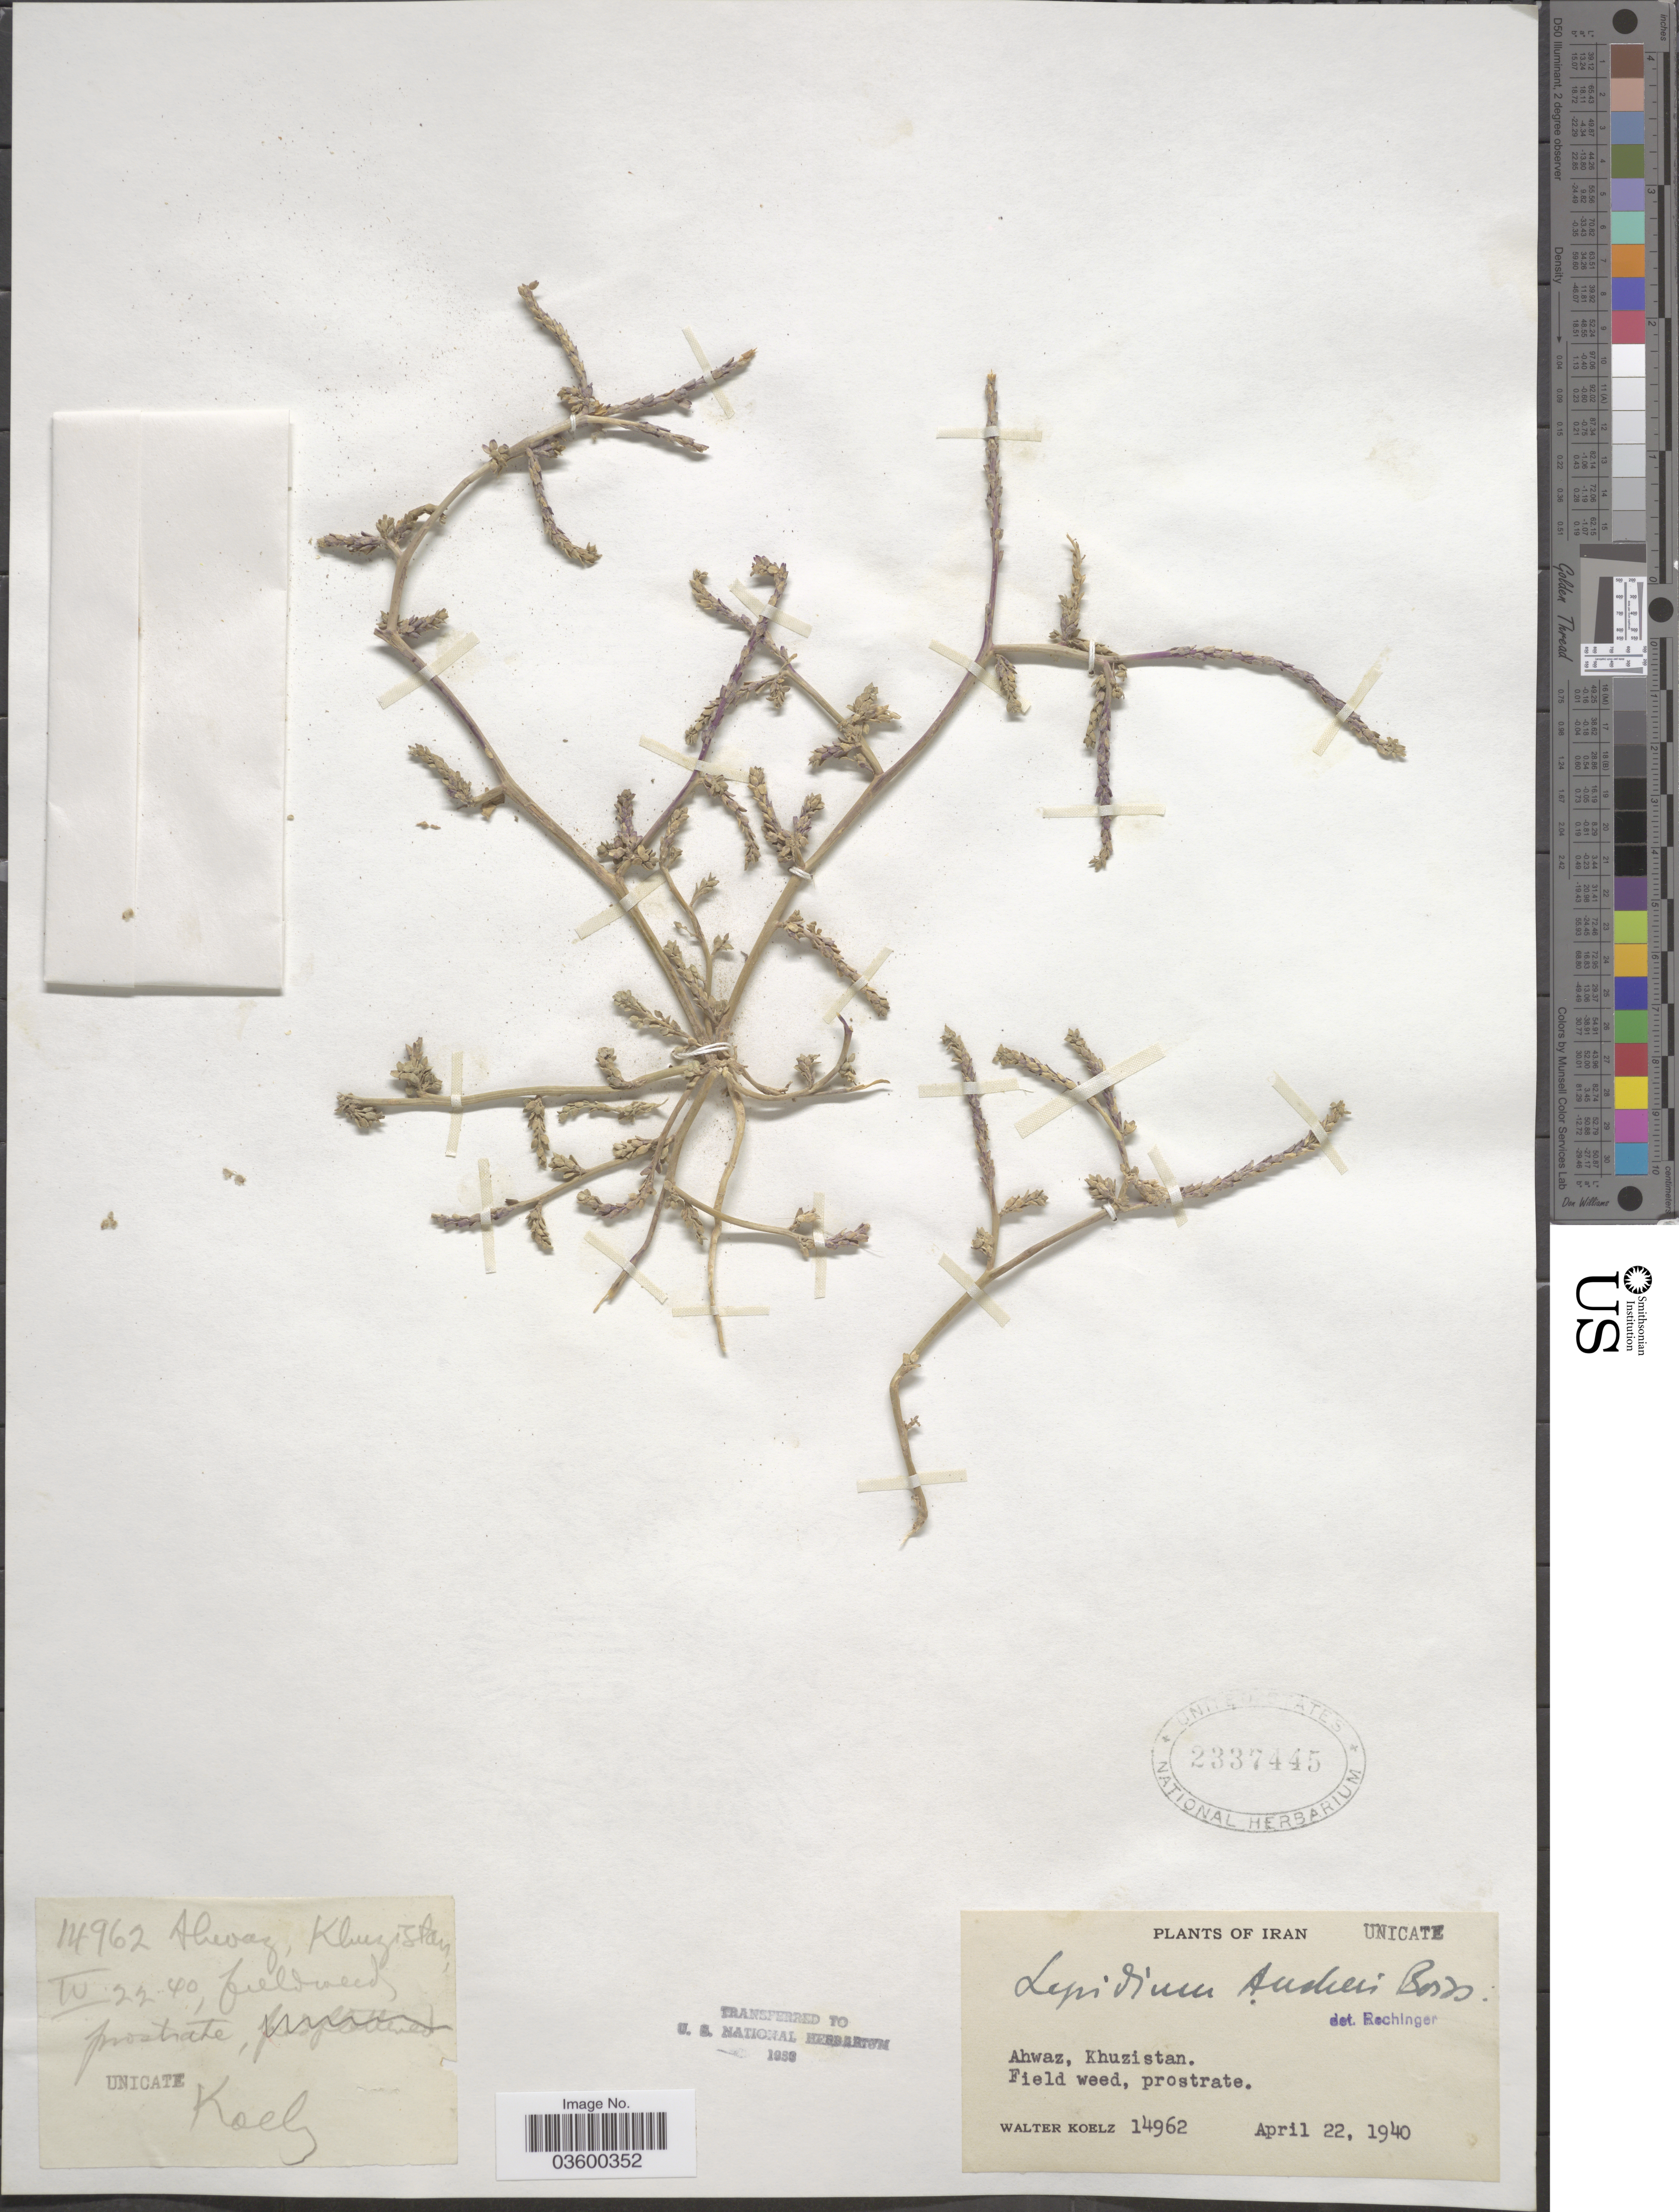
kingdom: Plantae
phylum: Tracheophyta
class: Magnoliopsida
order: Brassicales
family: Brassicaceae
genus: Lepidium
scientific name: Lepidium aucheri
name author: Boiss.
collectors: W. N. Koelz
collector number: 14962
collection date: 1940-04-22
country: Iran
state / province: Khuzestan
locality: Ahwaz, Khuzistan.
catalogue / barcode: US 2337445